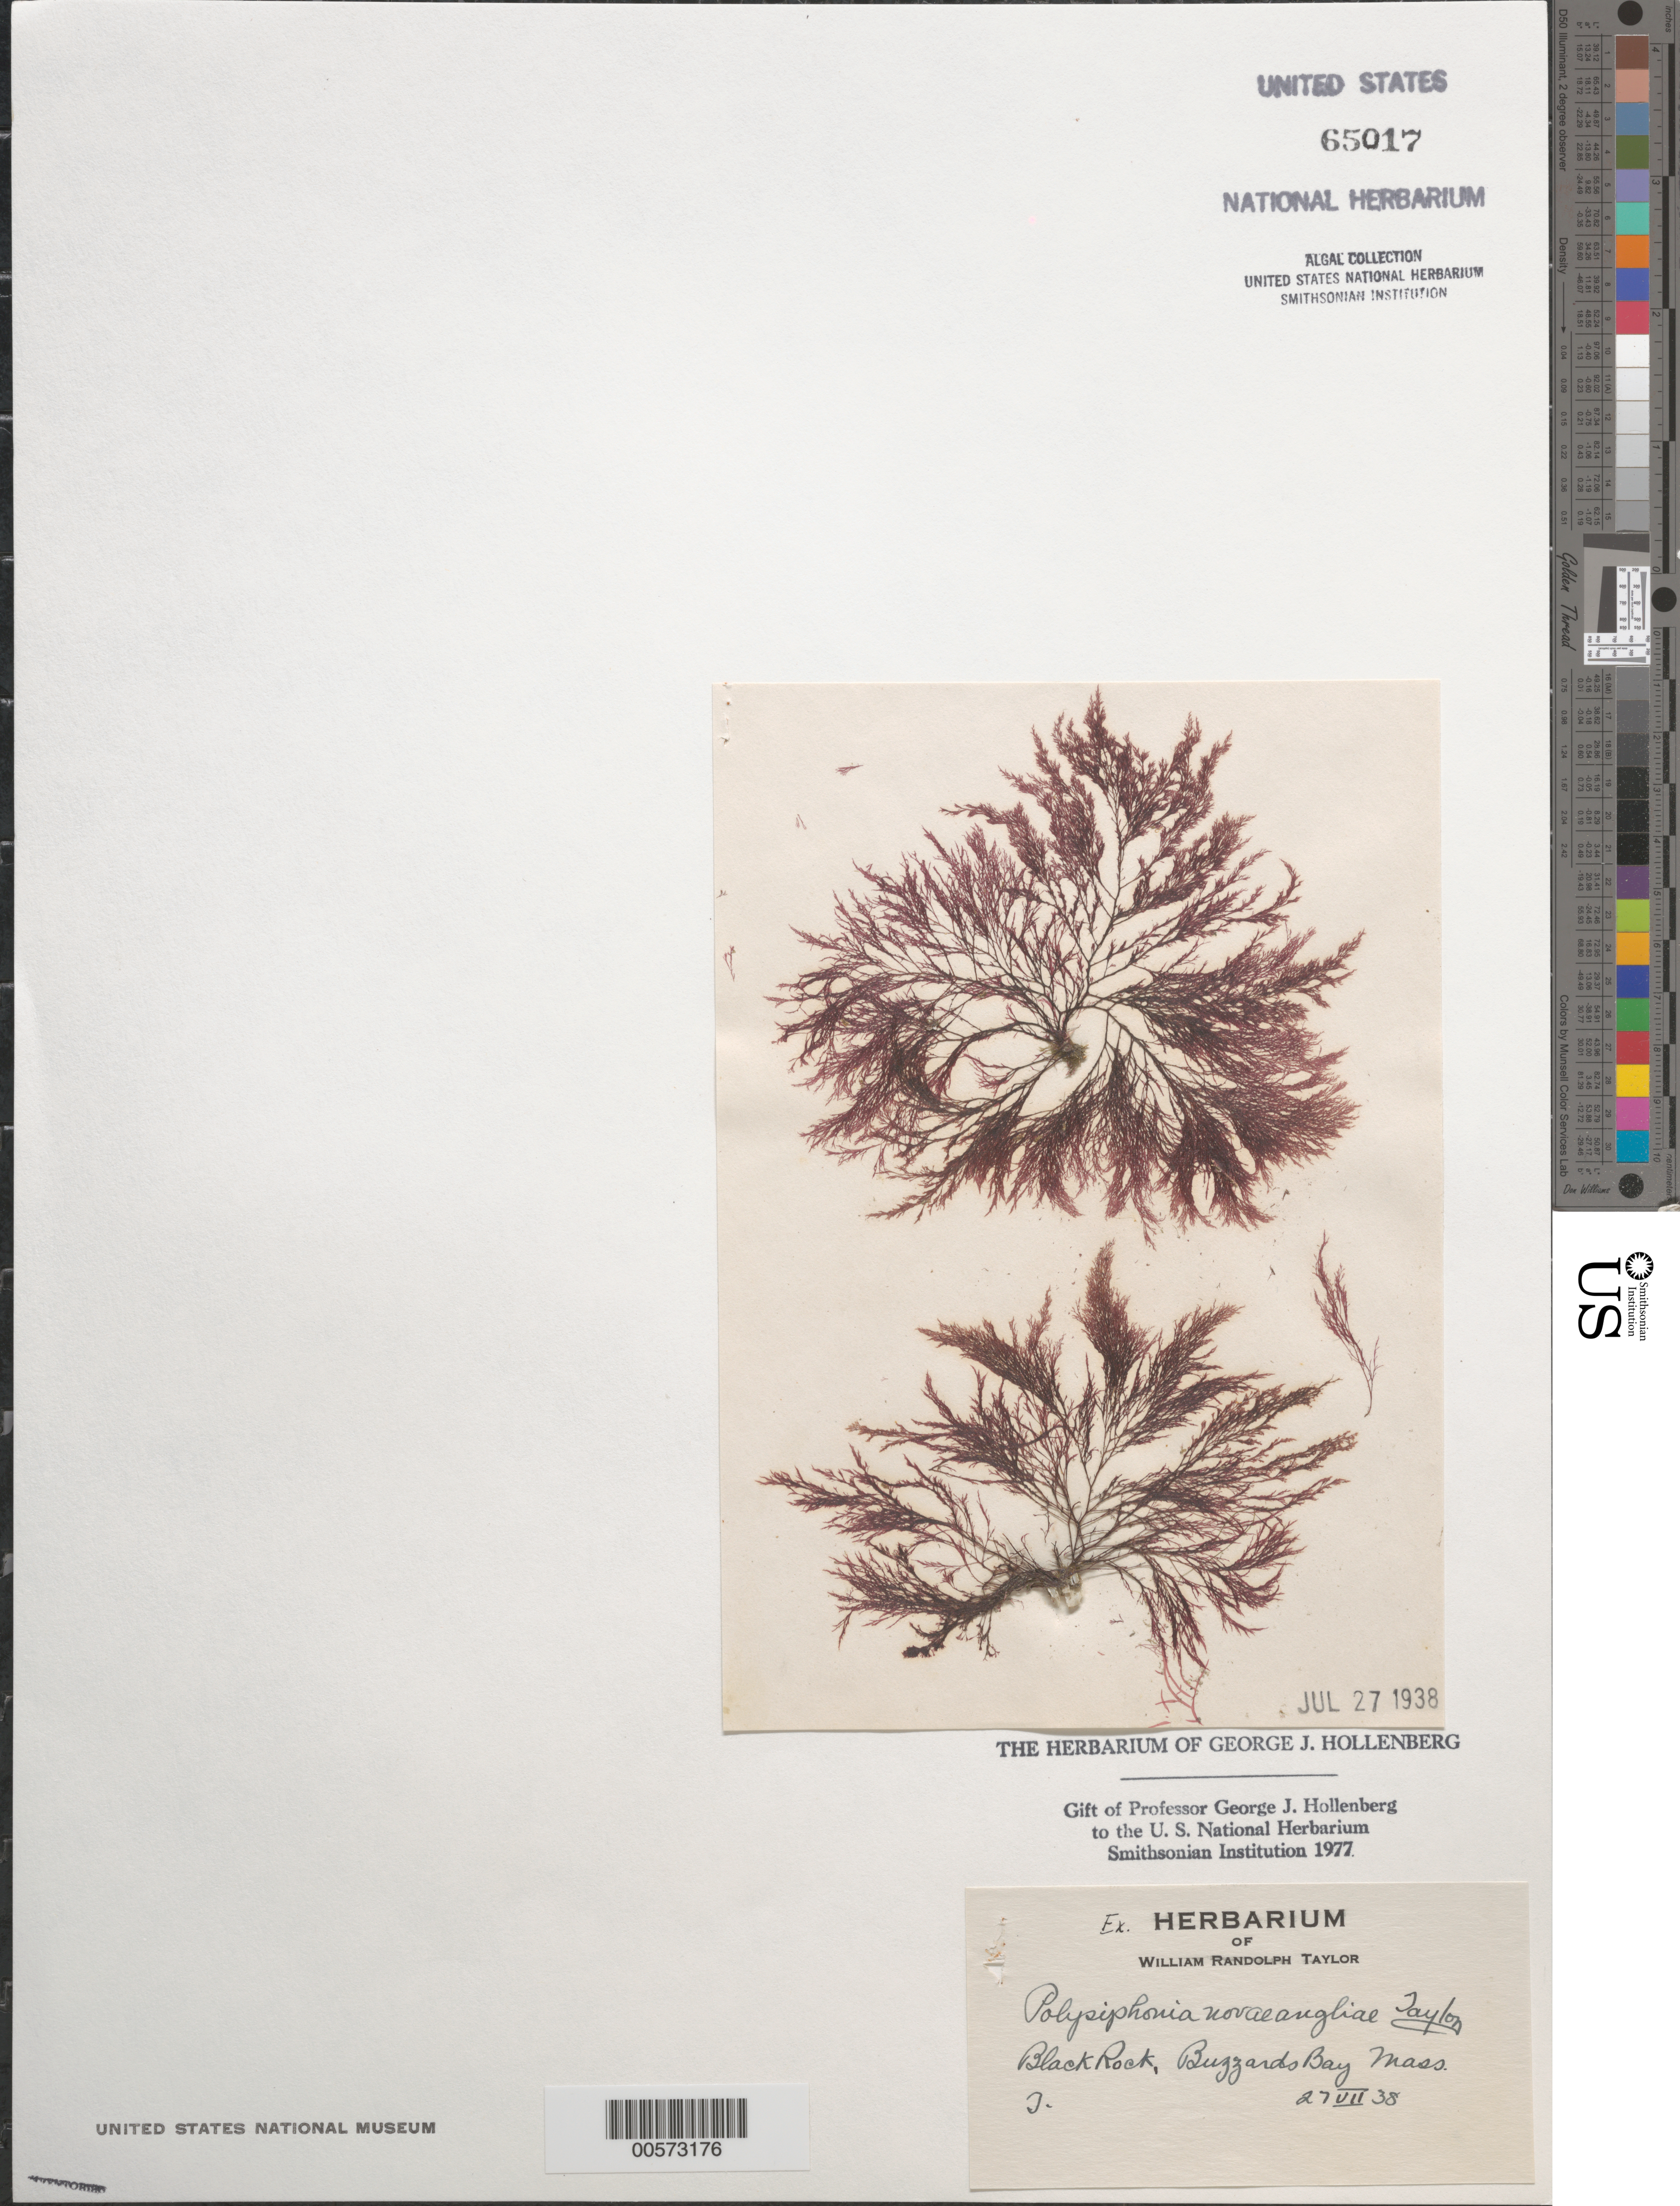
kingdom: Plantae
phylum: Rhodophyta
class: Florideophyceae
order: Ceramiales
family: Rhodomelaceae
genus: Melanothamnus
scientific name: Melanothamnus harveyi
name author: (Bailey) Diaz-Tapia & C.A. Maggs in Diaz-Tapia et al.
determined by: Algae name updating Project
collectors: W. R. Taylor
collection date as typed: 27 Jul 1938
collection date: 1938-07-27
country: United States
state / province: Massachusetts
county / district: Bristol County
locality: Black Rock, Buzzards Bay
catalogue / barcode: US 65017